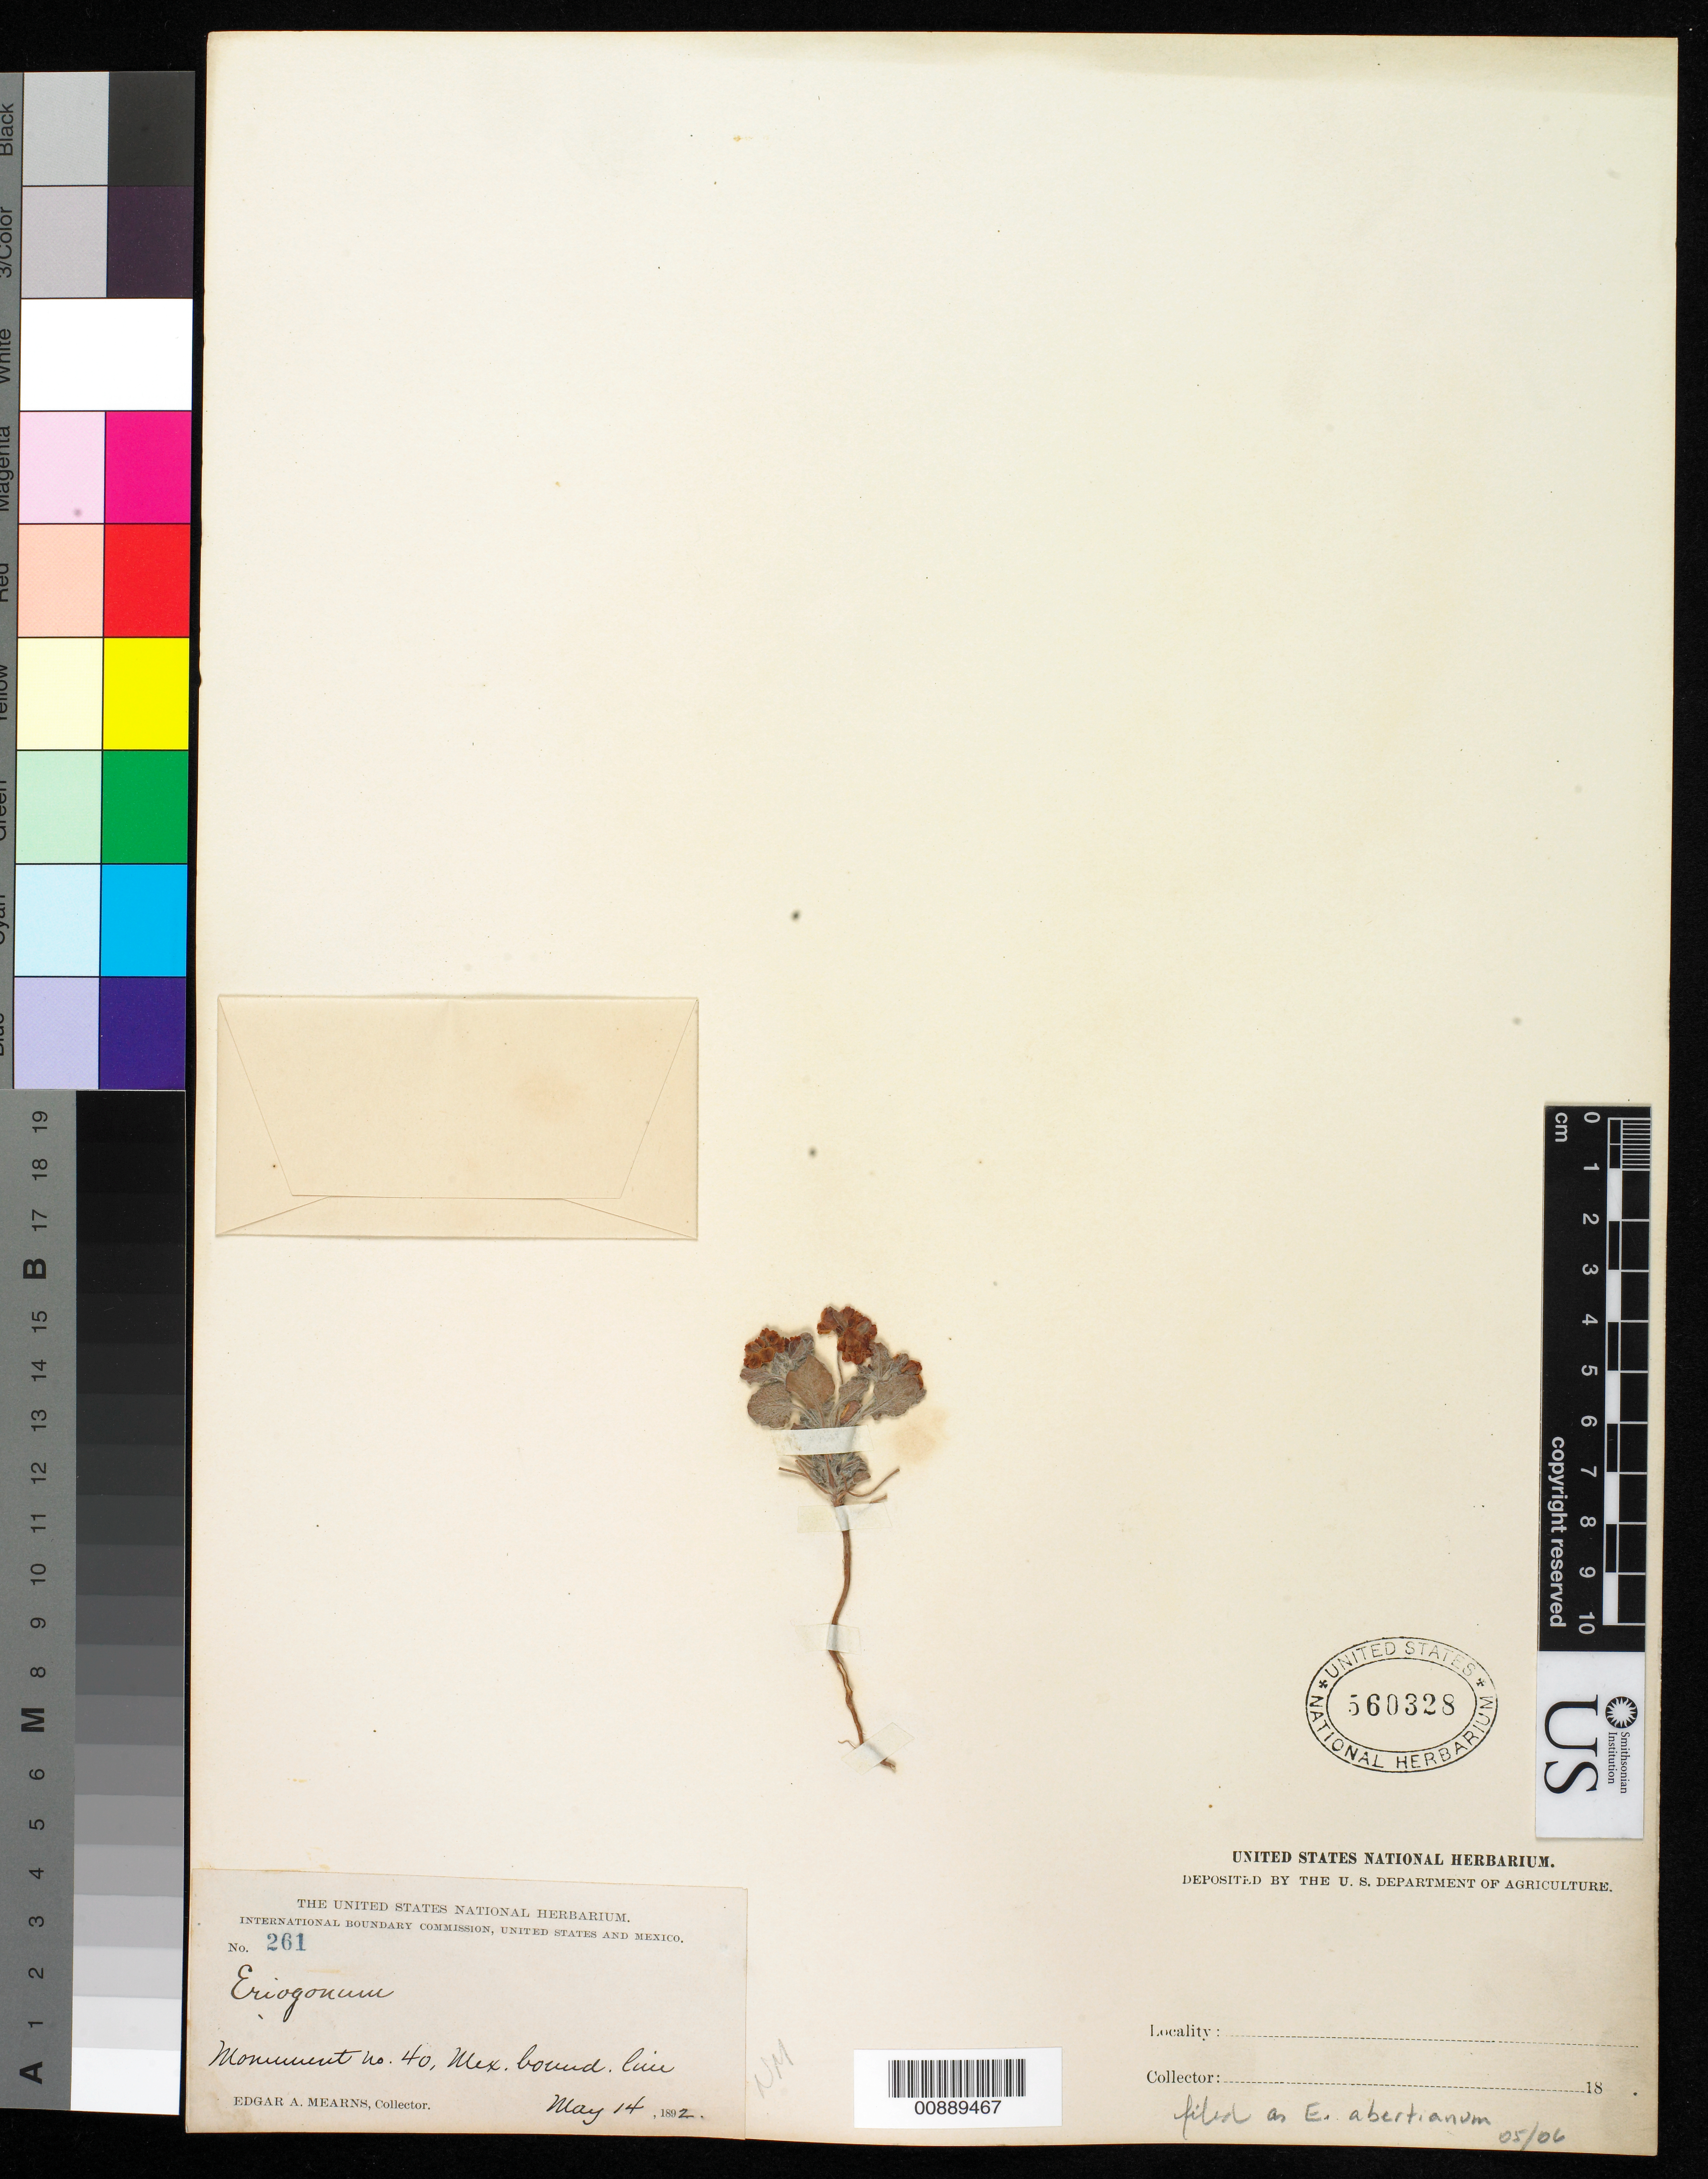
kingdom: Plantae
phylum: Tracheophyta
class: Magnoliopsida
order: Caryophyllales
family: Polygonaceae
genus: Eriogonum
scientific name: Eriogonum abertianum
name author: Torr.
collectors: E. A. Mearns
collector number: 261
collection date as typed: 14 May 1892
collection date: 1892-05-14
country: United States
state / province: New Mexico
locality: Monument no. 40, Mexican Boundary Line.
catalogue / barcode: US 560328